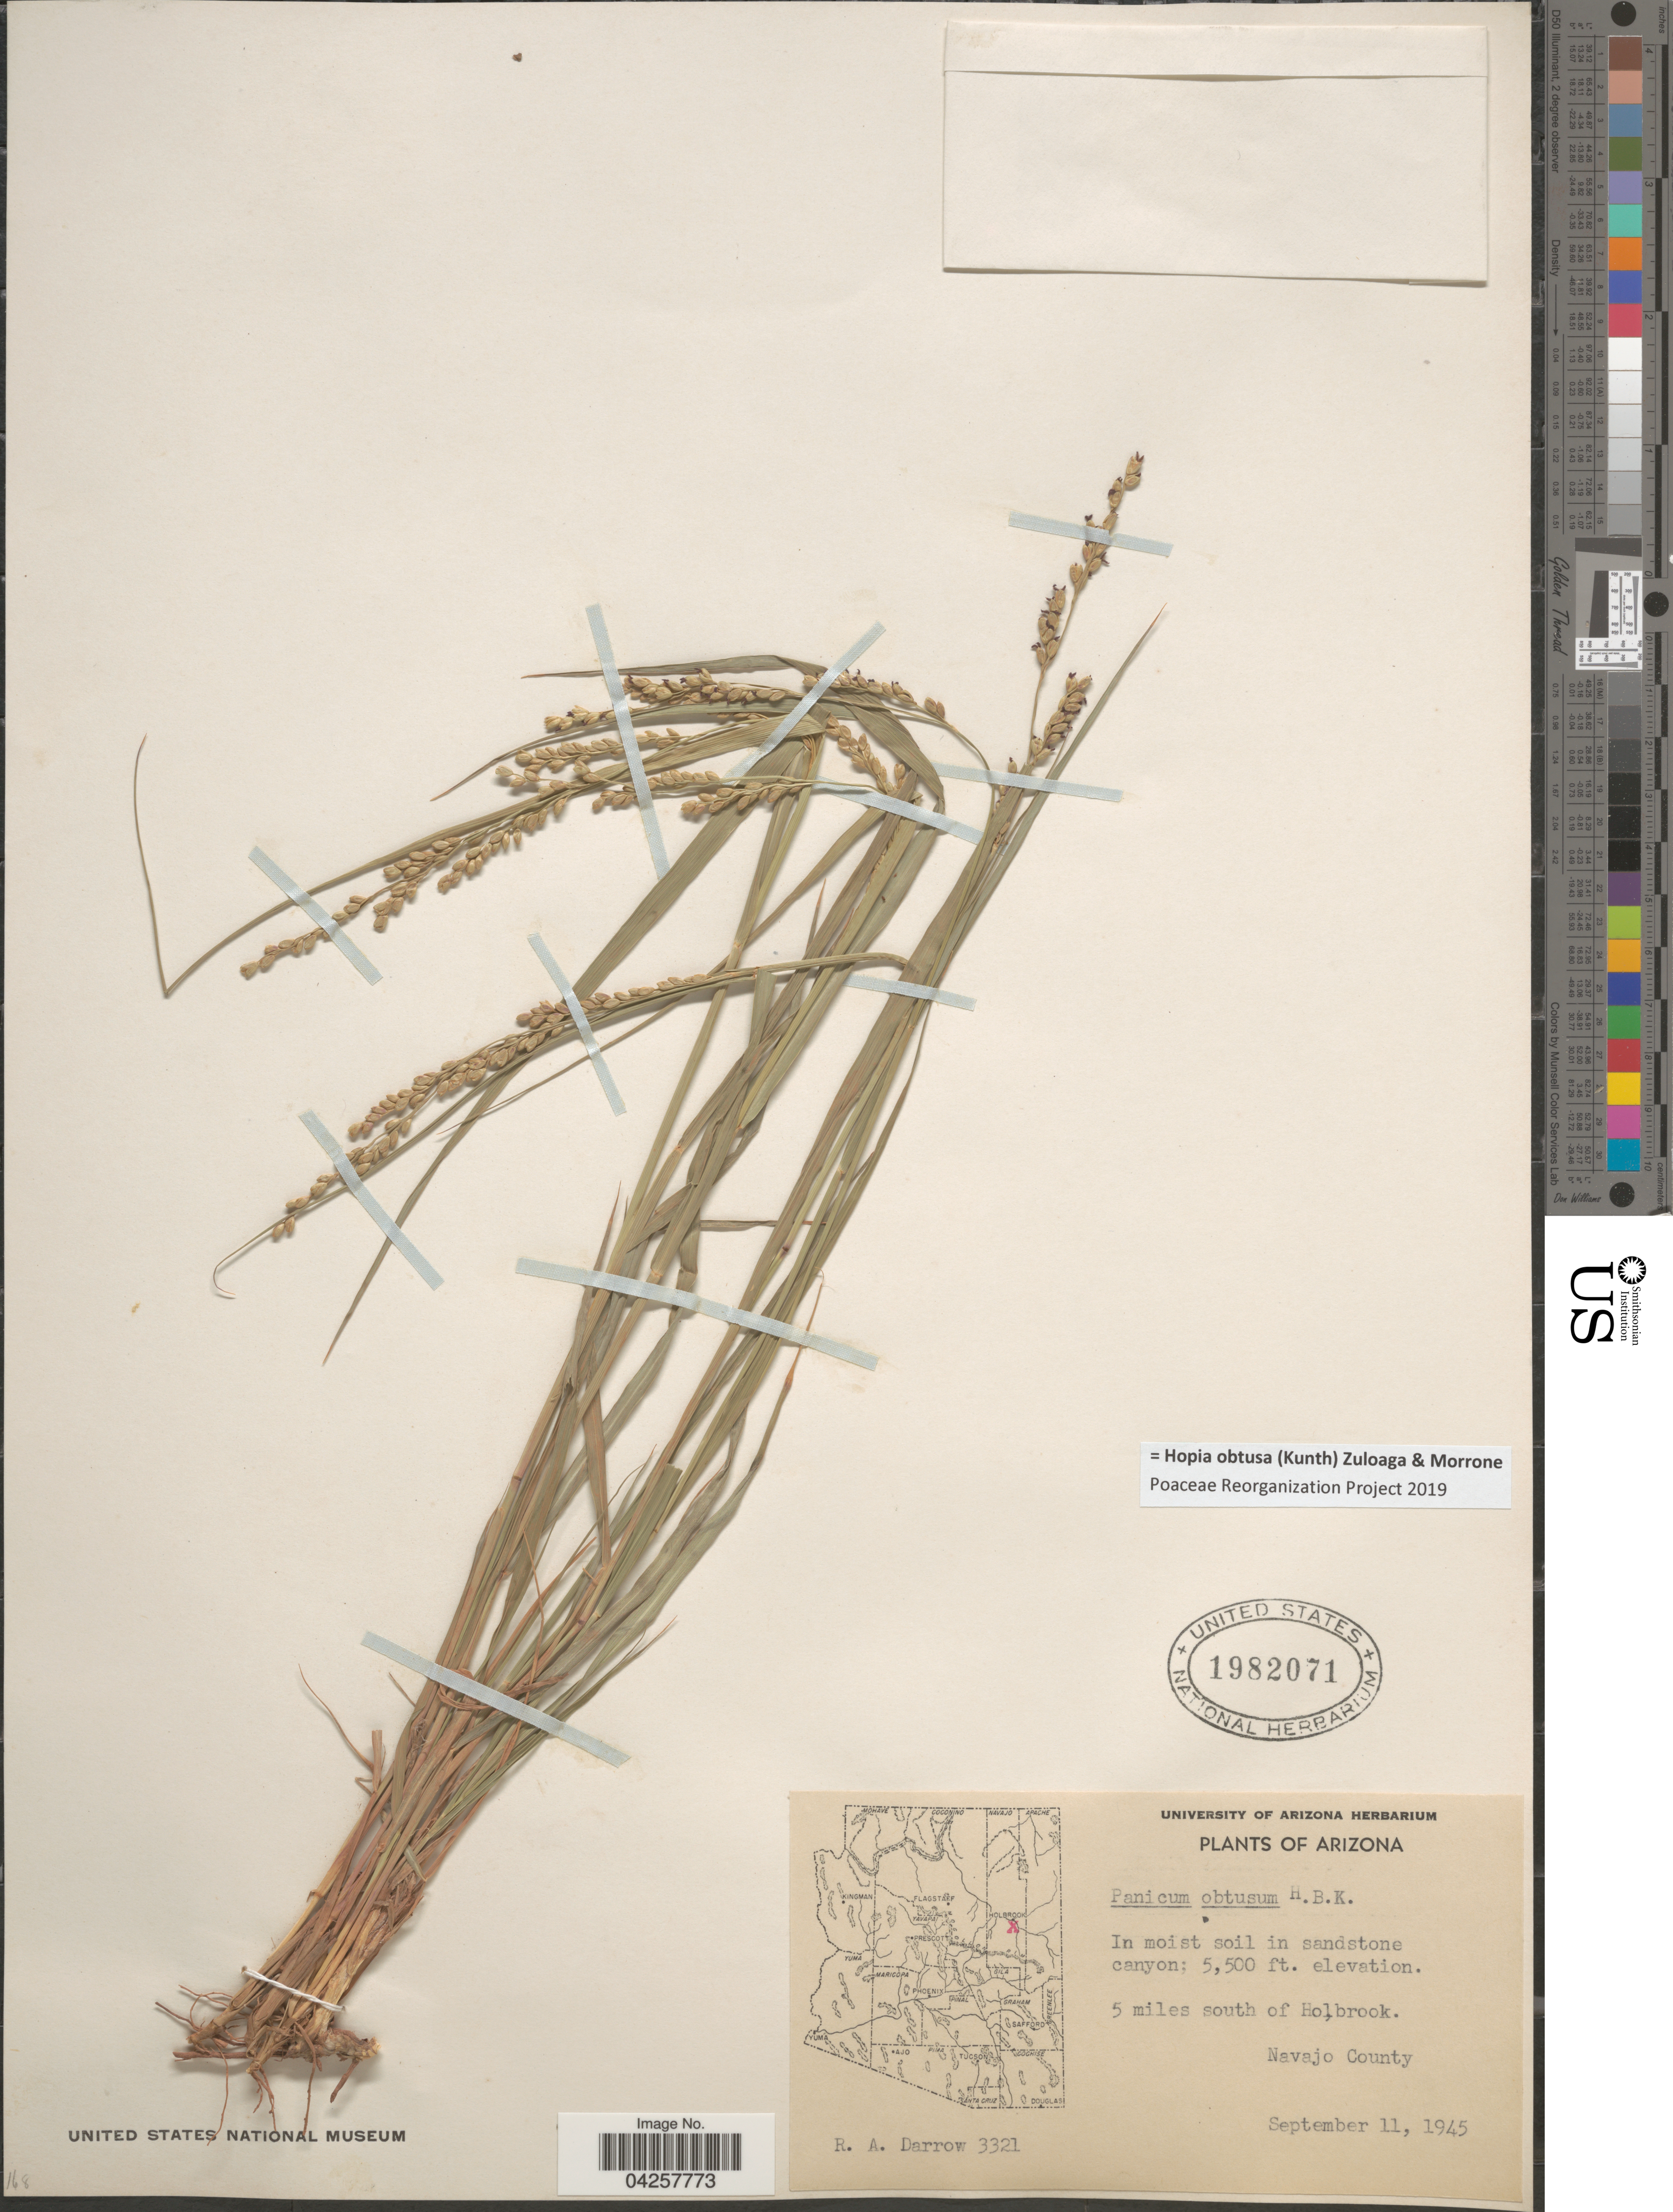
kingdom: Plantae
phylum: Tracheophyta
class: Liliopsida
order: Poales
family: Poaceae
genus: Hopia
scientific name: Hopia obtusa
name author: (Kunth) Zuloaga & Morrone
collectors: R. A. Darrow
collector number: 3321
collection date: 1945-09-11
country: United States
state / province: Arizona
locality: In moist soil in sandstone canyon; 5 miles south of Holbrook. Navajo County.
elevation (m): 1676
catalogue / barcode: US 1982071